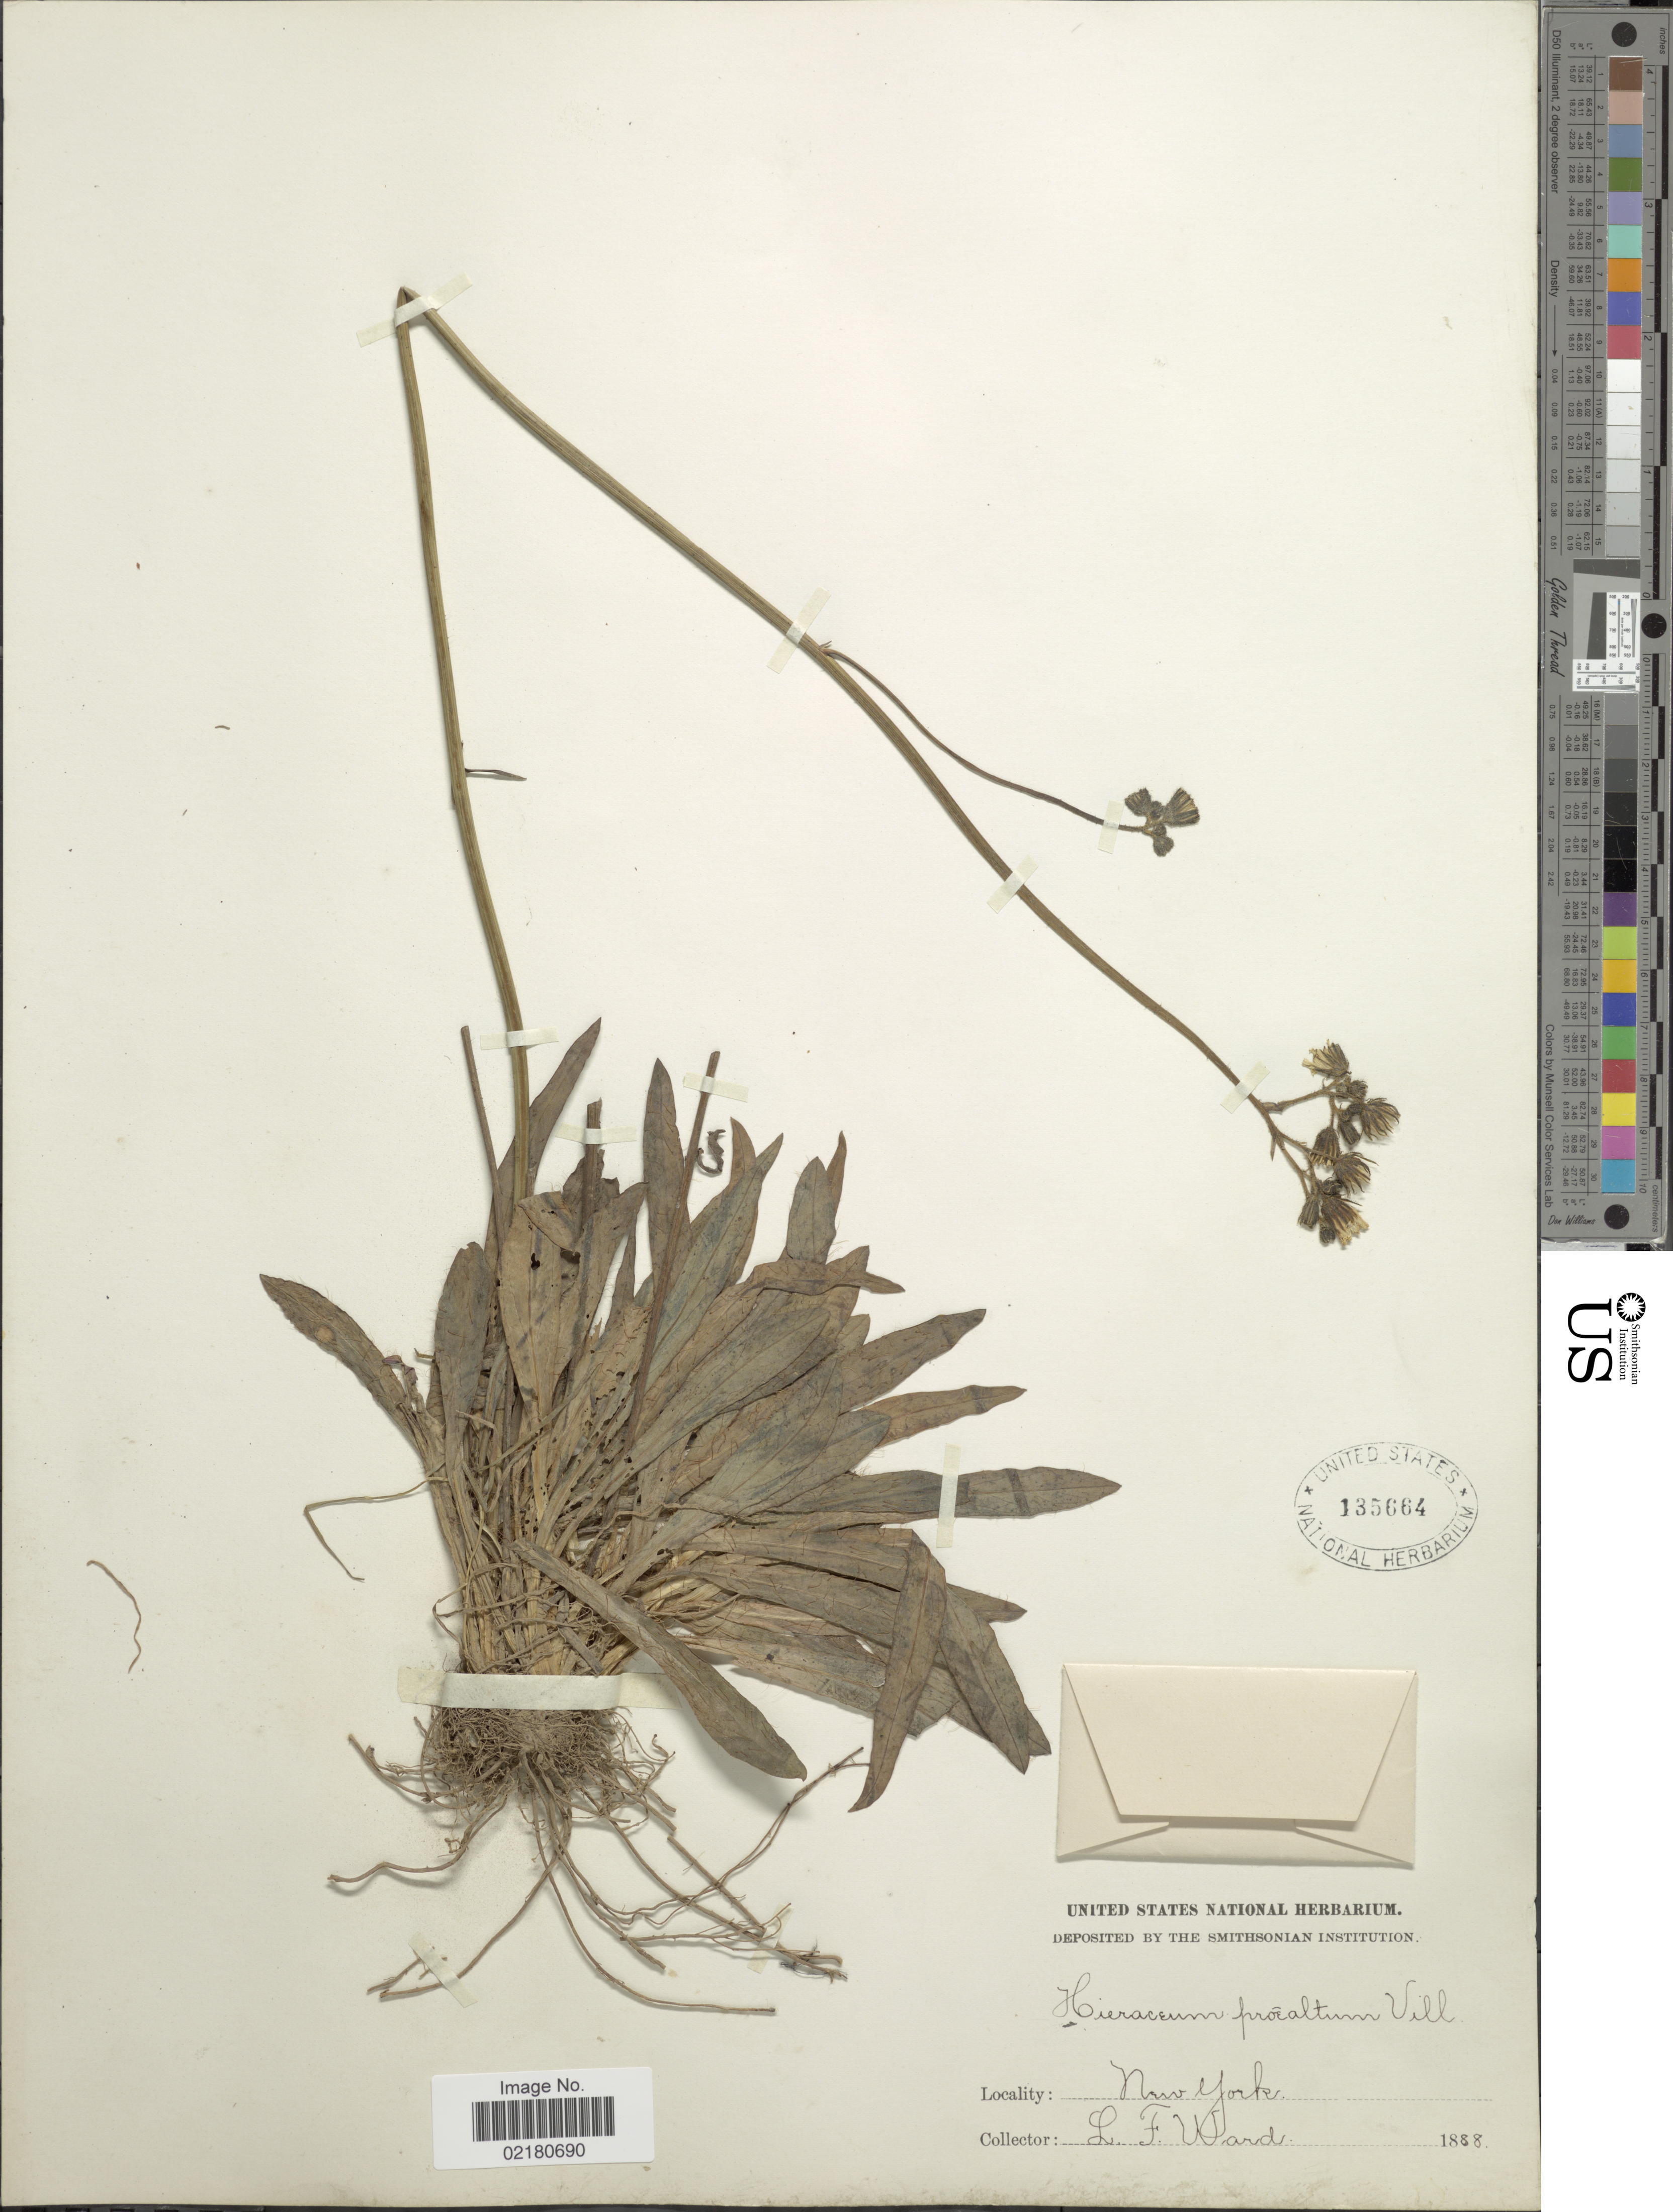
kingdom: Plantae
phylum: Tracheophyta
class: Magnoliopsida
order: Asterales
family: Asteraceae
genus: Pilosella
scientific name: Pilosella piloselloides subsp. praealta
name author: (Gochnat) S. Bräut. & Greuter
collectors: L. Ward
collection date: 1888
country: United States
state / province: New York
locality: New york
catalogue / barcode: US 135664